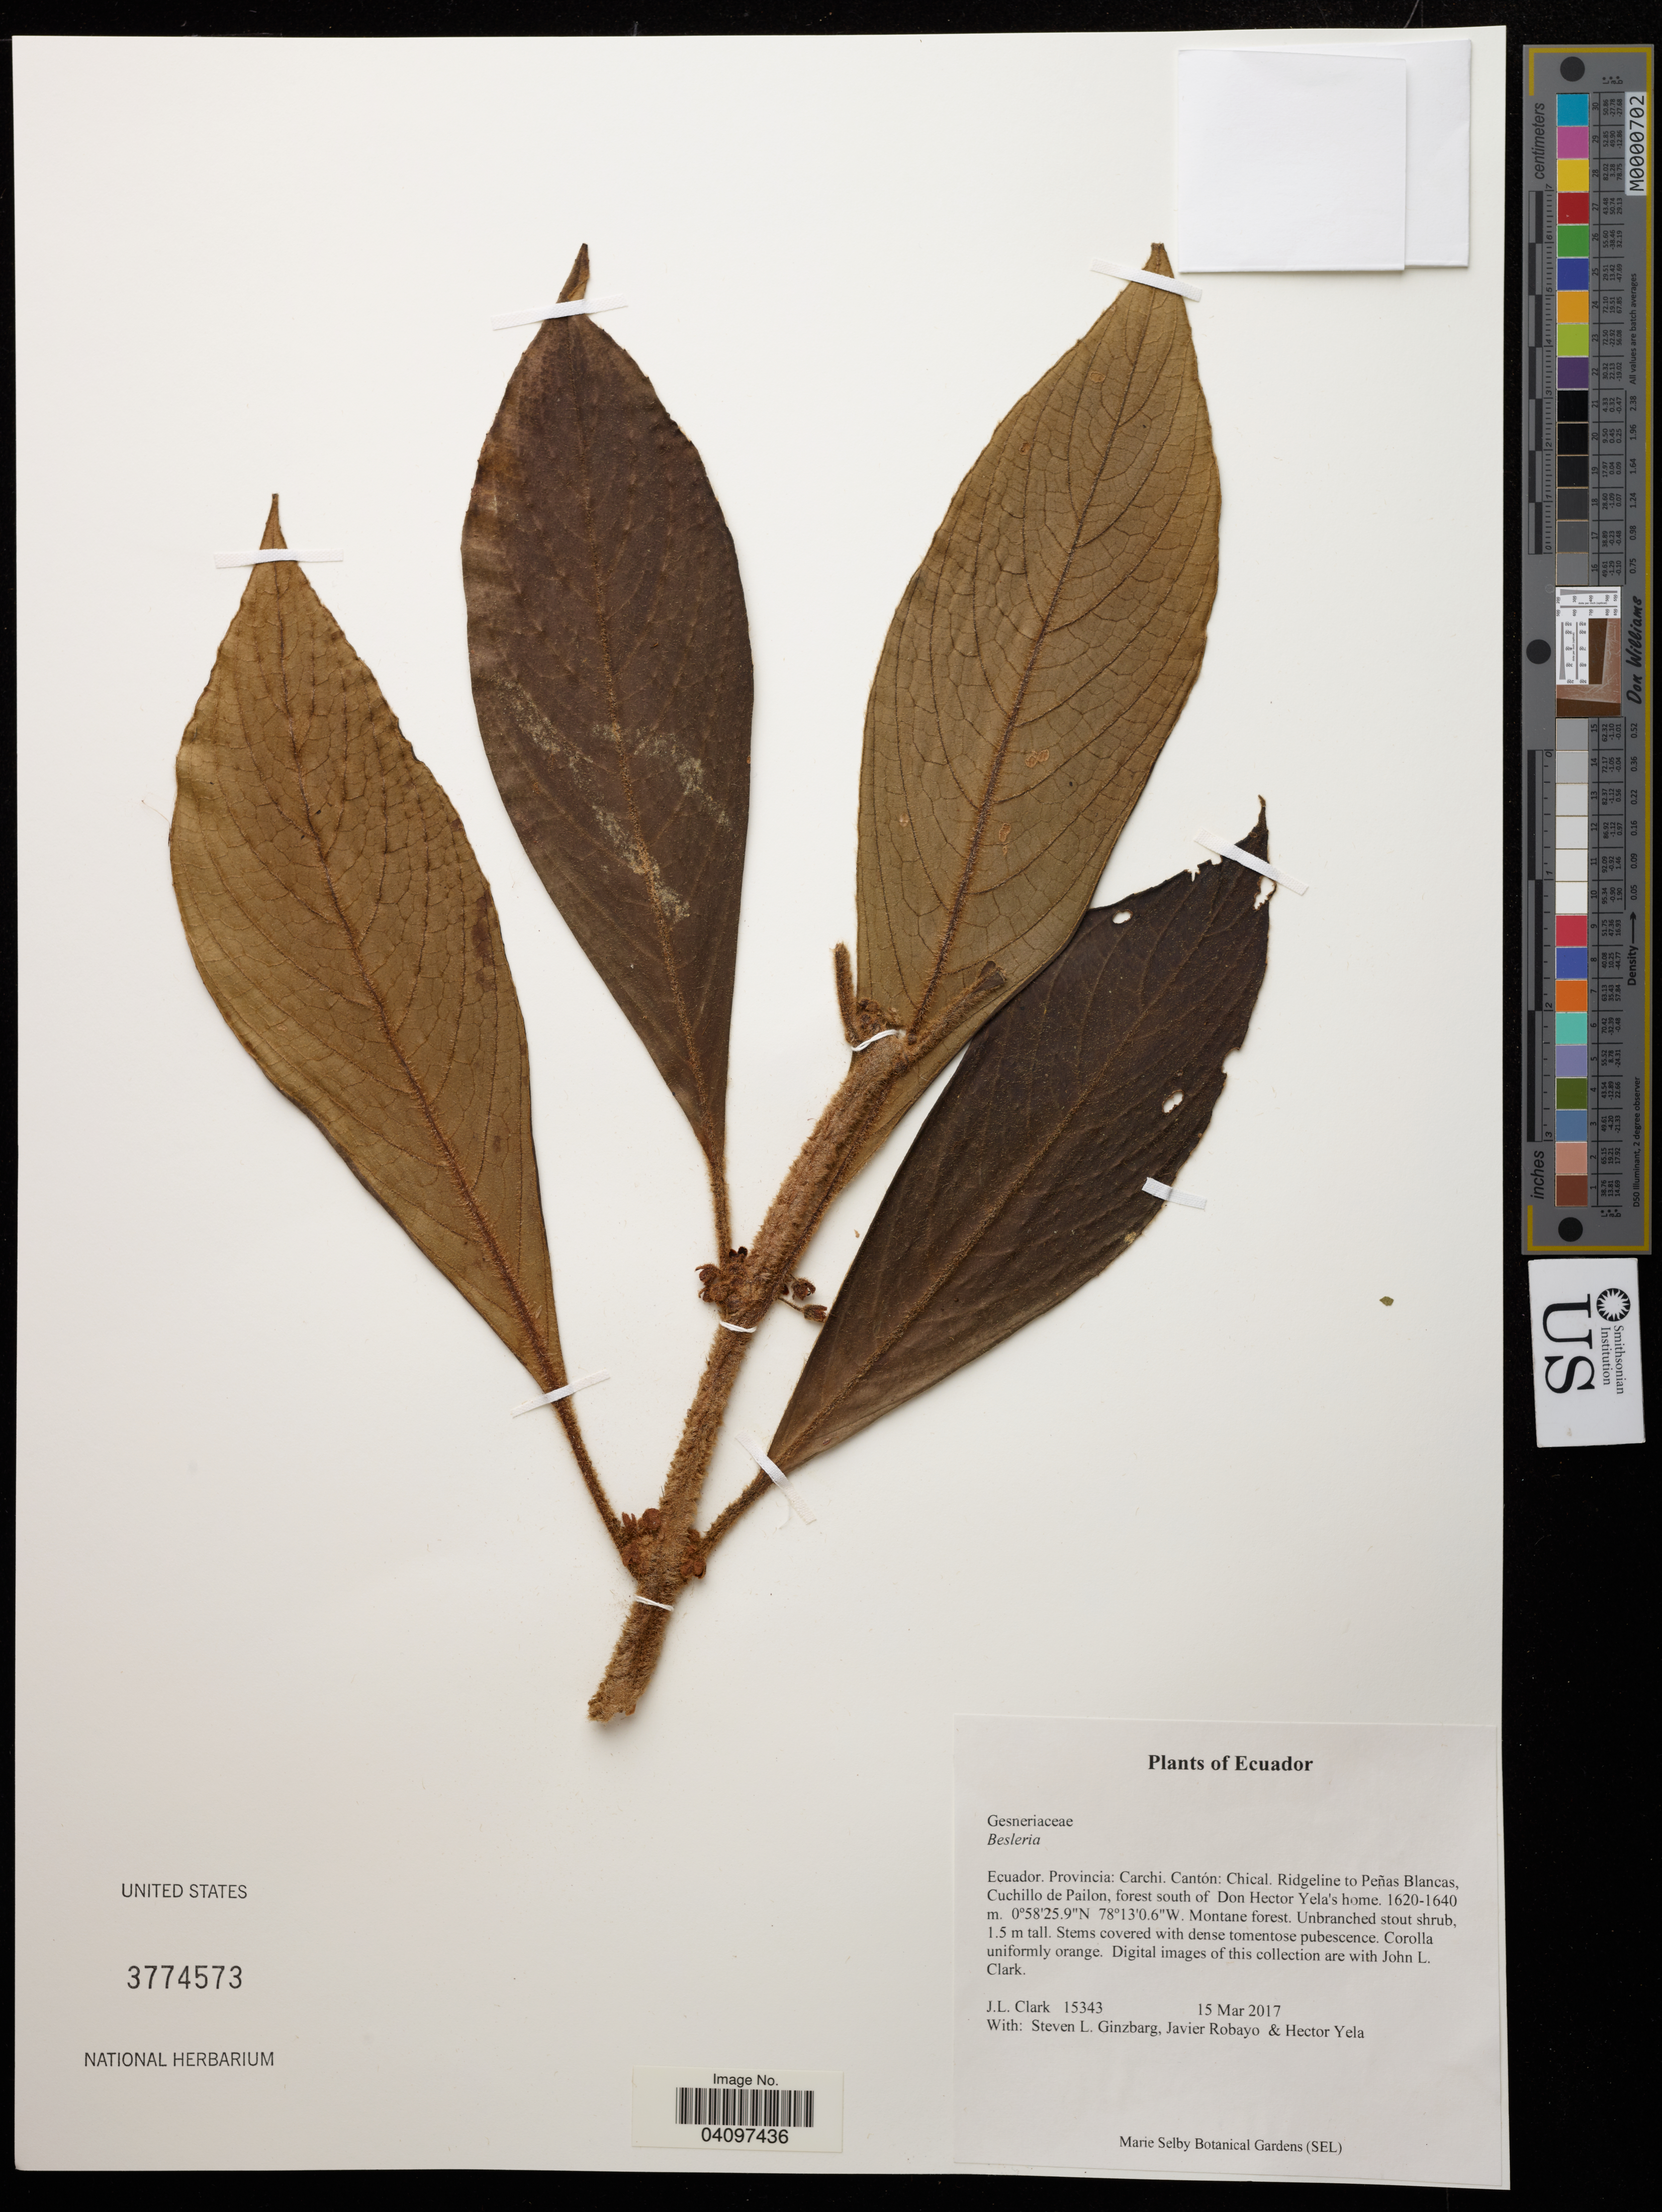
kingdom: Plantae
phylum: Tracheophyta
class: Magnoliopsida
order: Lamiales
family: Gesneriaceae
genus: Besleria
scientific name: Besleria sp.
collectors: J. Clark, S. Ginzbarg & J. Robayo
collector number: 15343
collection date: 2017-03-15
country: Ecuador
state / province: Carchi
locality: Cantón: Chical, Ridgeline to Peñas Blancas, Cuchillo de Pailon, forest south of Don Hector Yela's home.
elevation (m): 1620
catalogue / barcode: US 3774573